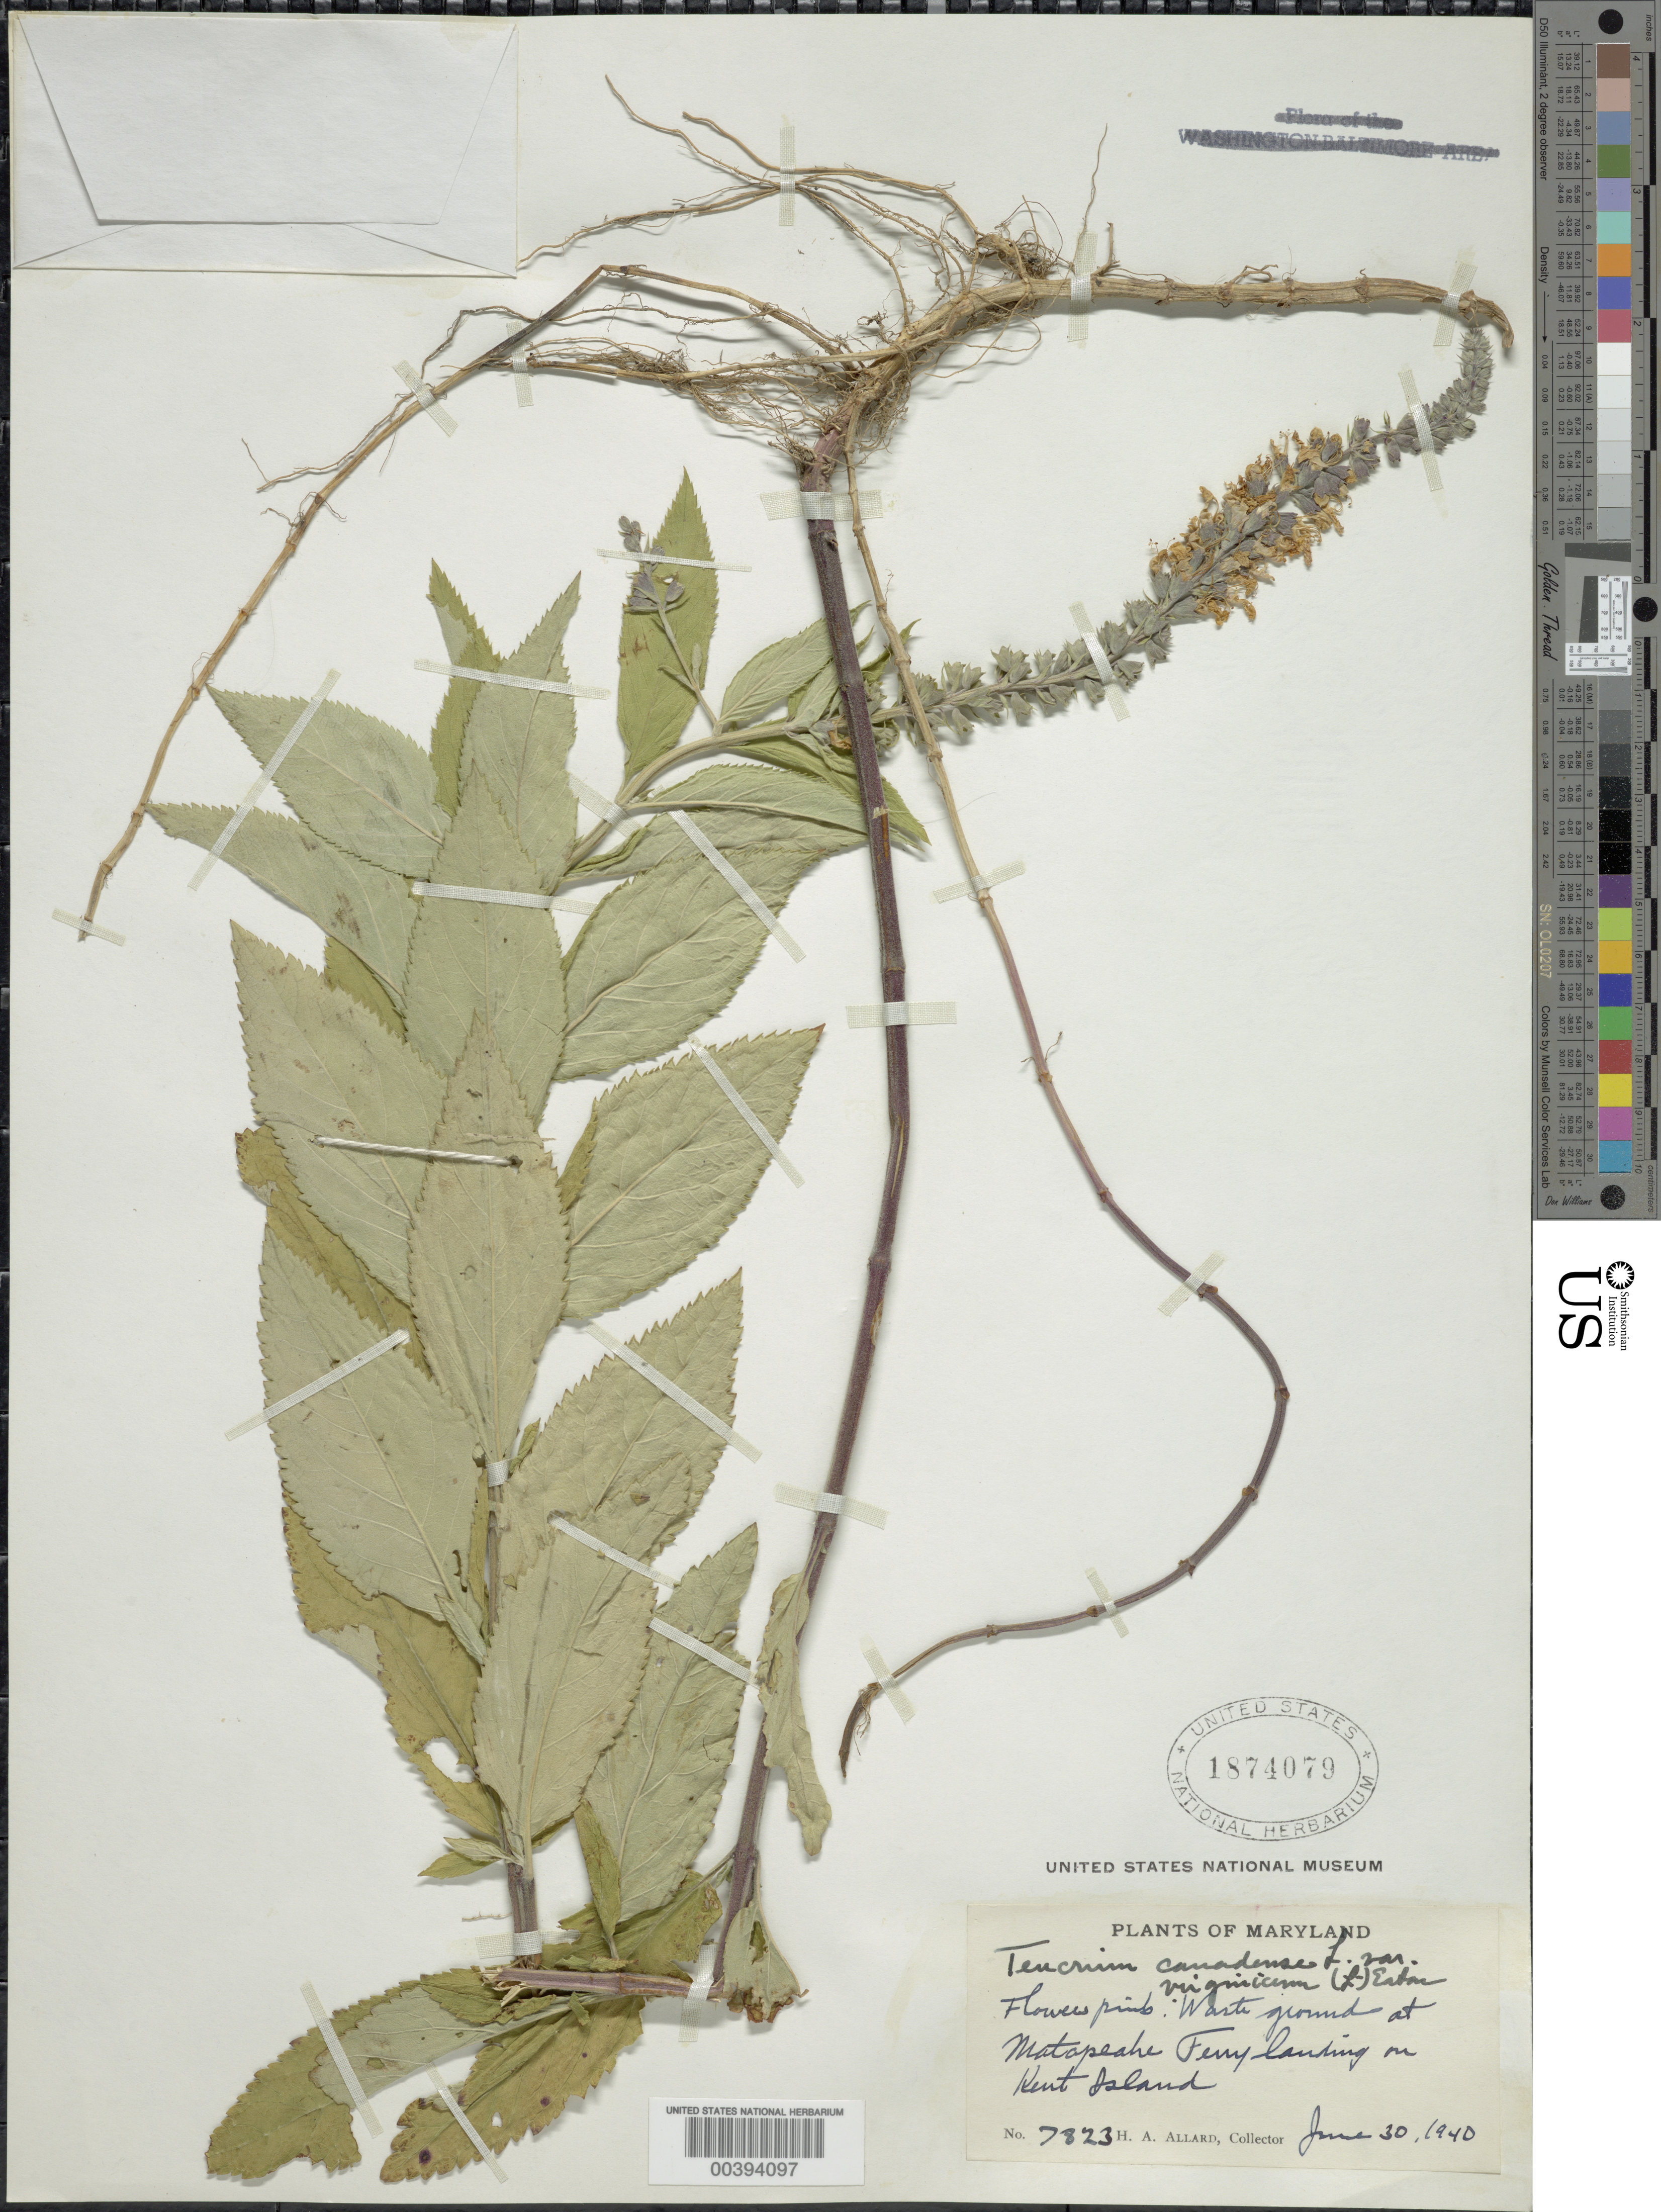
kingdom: Plantae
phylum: Tracheophyta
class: Magnoliopsida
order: Lamiales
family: Lamiaceae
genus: Teucrium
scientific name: Teucrium canadense var. virginicum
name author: L.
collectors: H. A. Allard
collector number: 7823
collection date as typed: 30 Jun 1940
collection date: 1940-06-30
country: United States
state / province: Maryland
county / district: Queen Anne's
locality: Matapeake Ferry Landing on Kent Island.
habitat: Waste ground.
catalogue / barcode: US 1874079